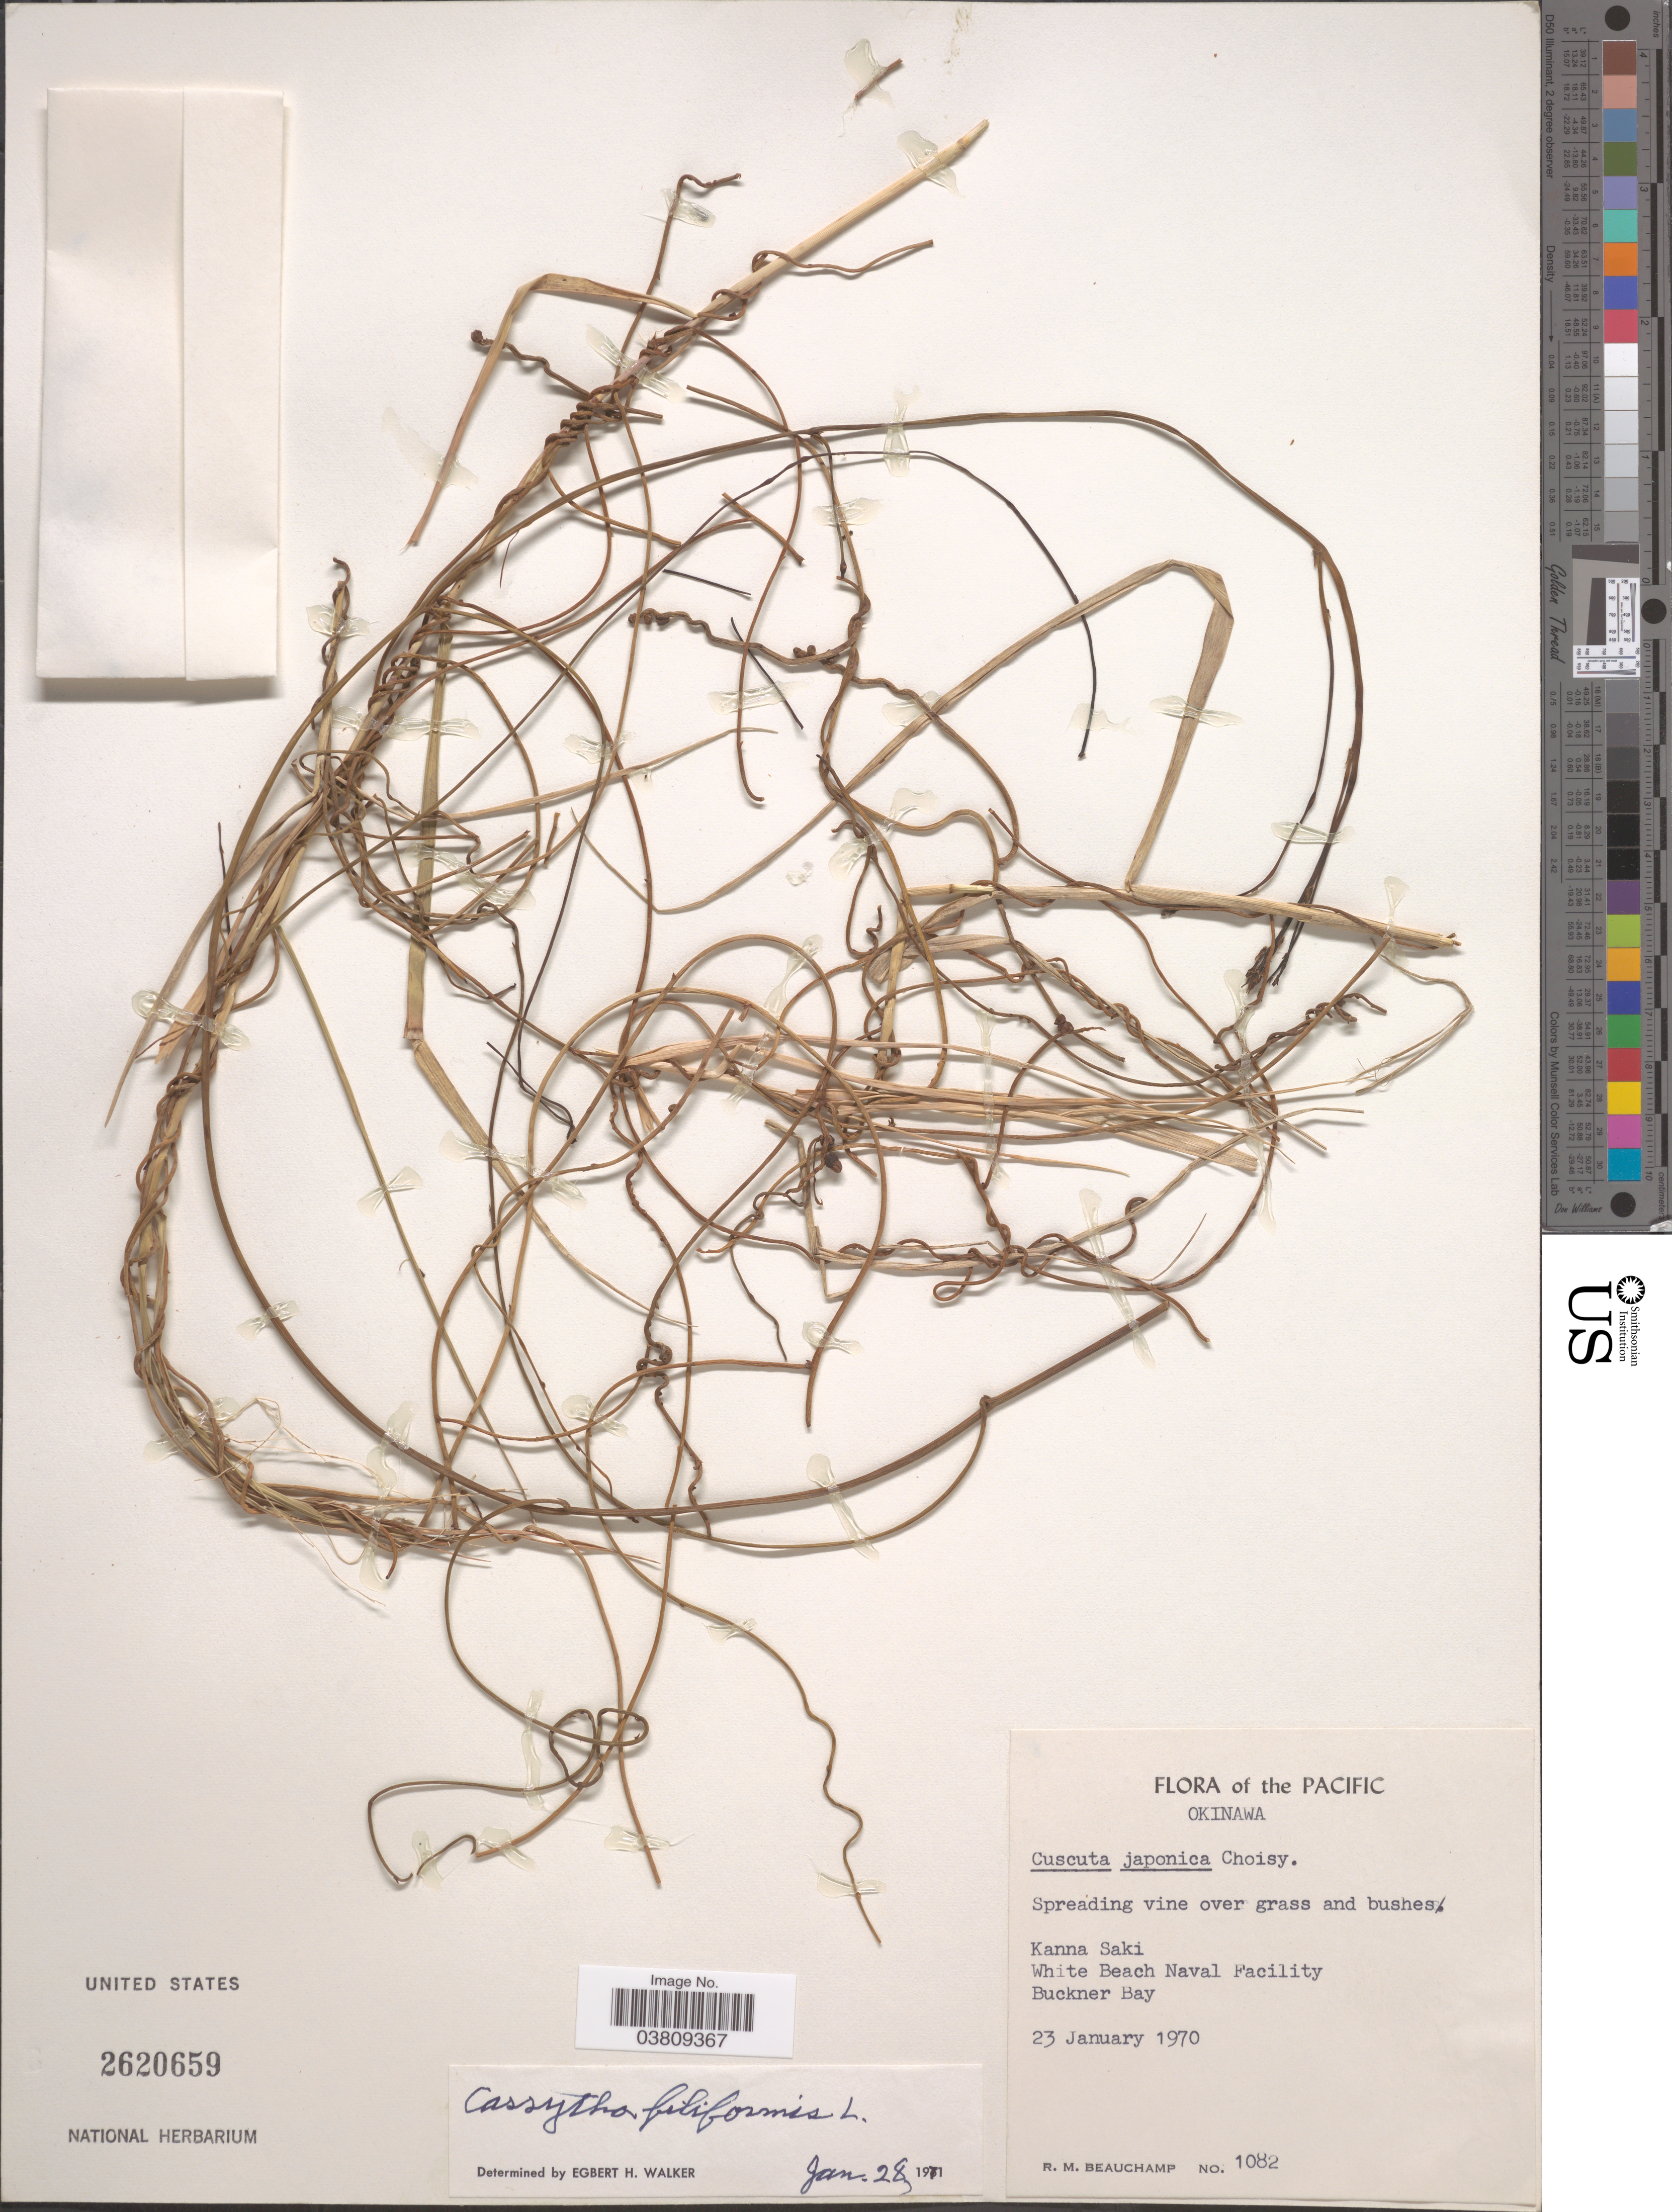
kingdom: Plantae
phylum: Tracheophyta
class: Magnoliopsida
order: Laurales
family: Lauraceae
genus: Cassytha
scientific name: Cassytha filiformis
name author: L.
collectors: R. Beauchamp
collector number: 1082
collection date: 1970-01-23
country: Japan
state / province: Okinawa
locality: The Pacific. Kanna Saki. White Beach Naval Facility. Buckner Hay.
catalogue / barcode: US 2620659